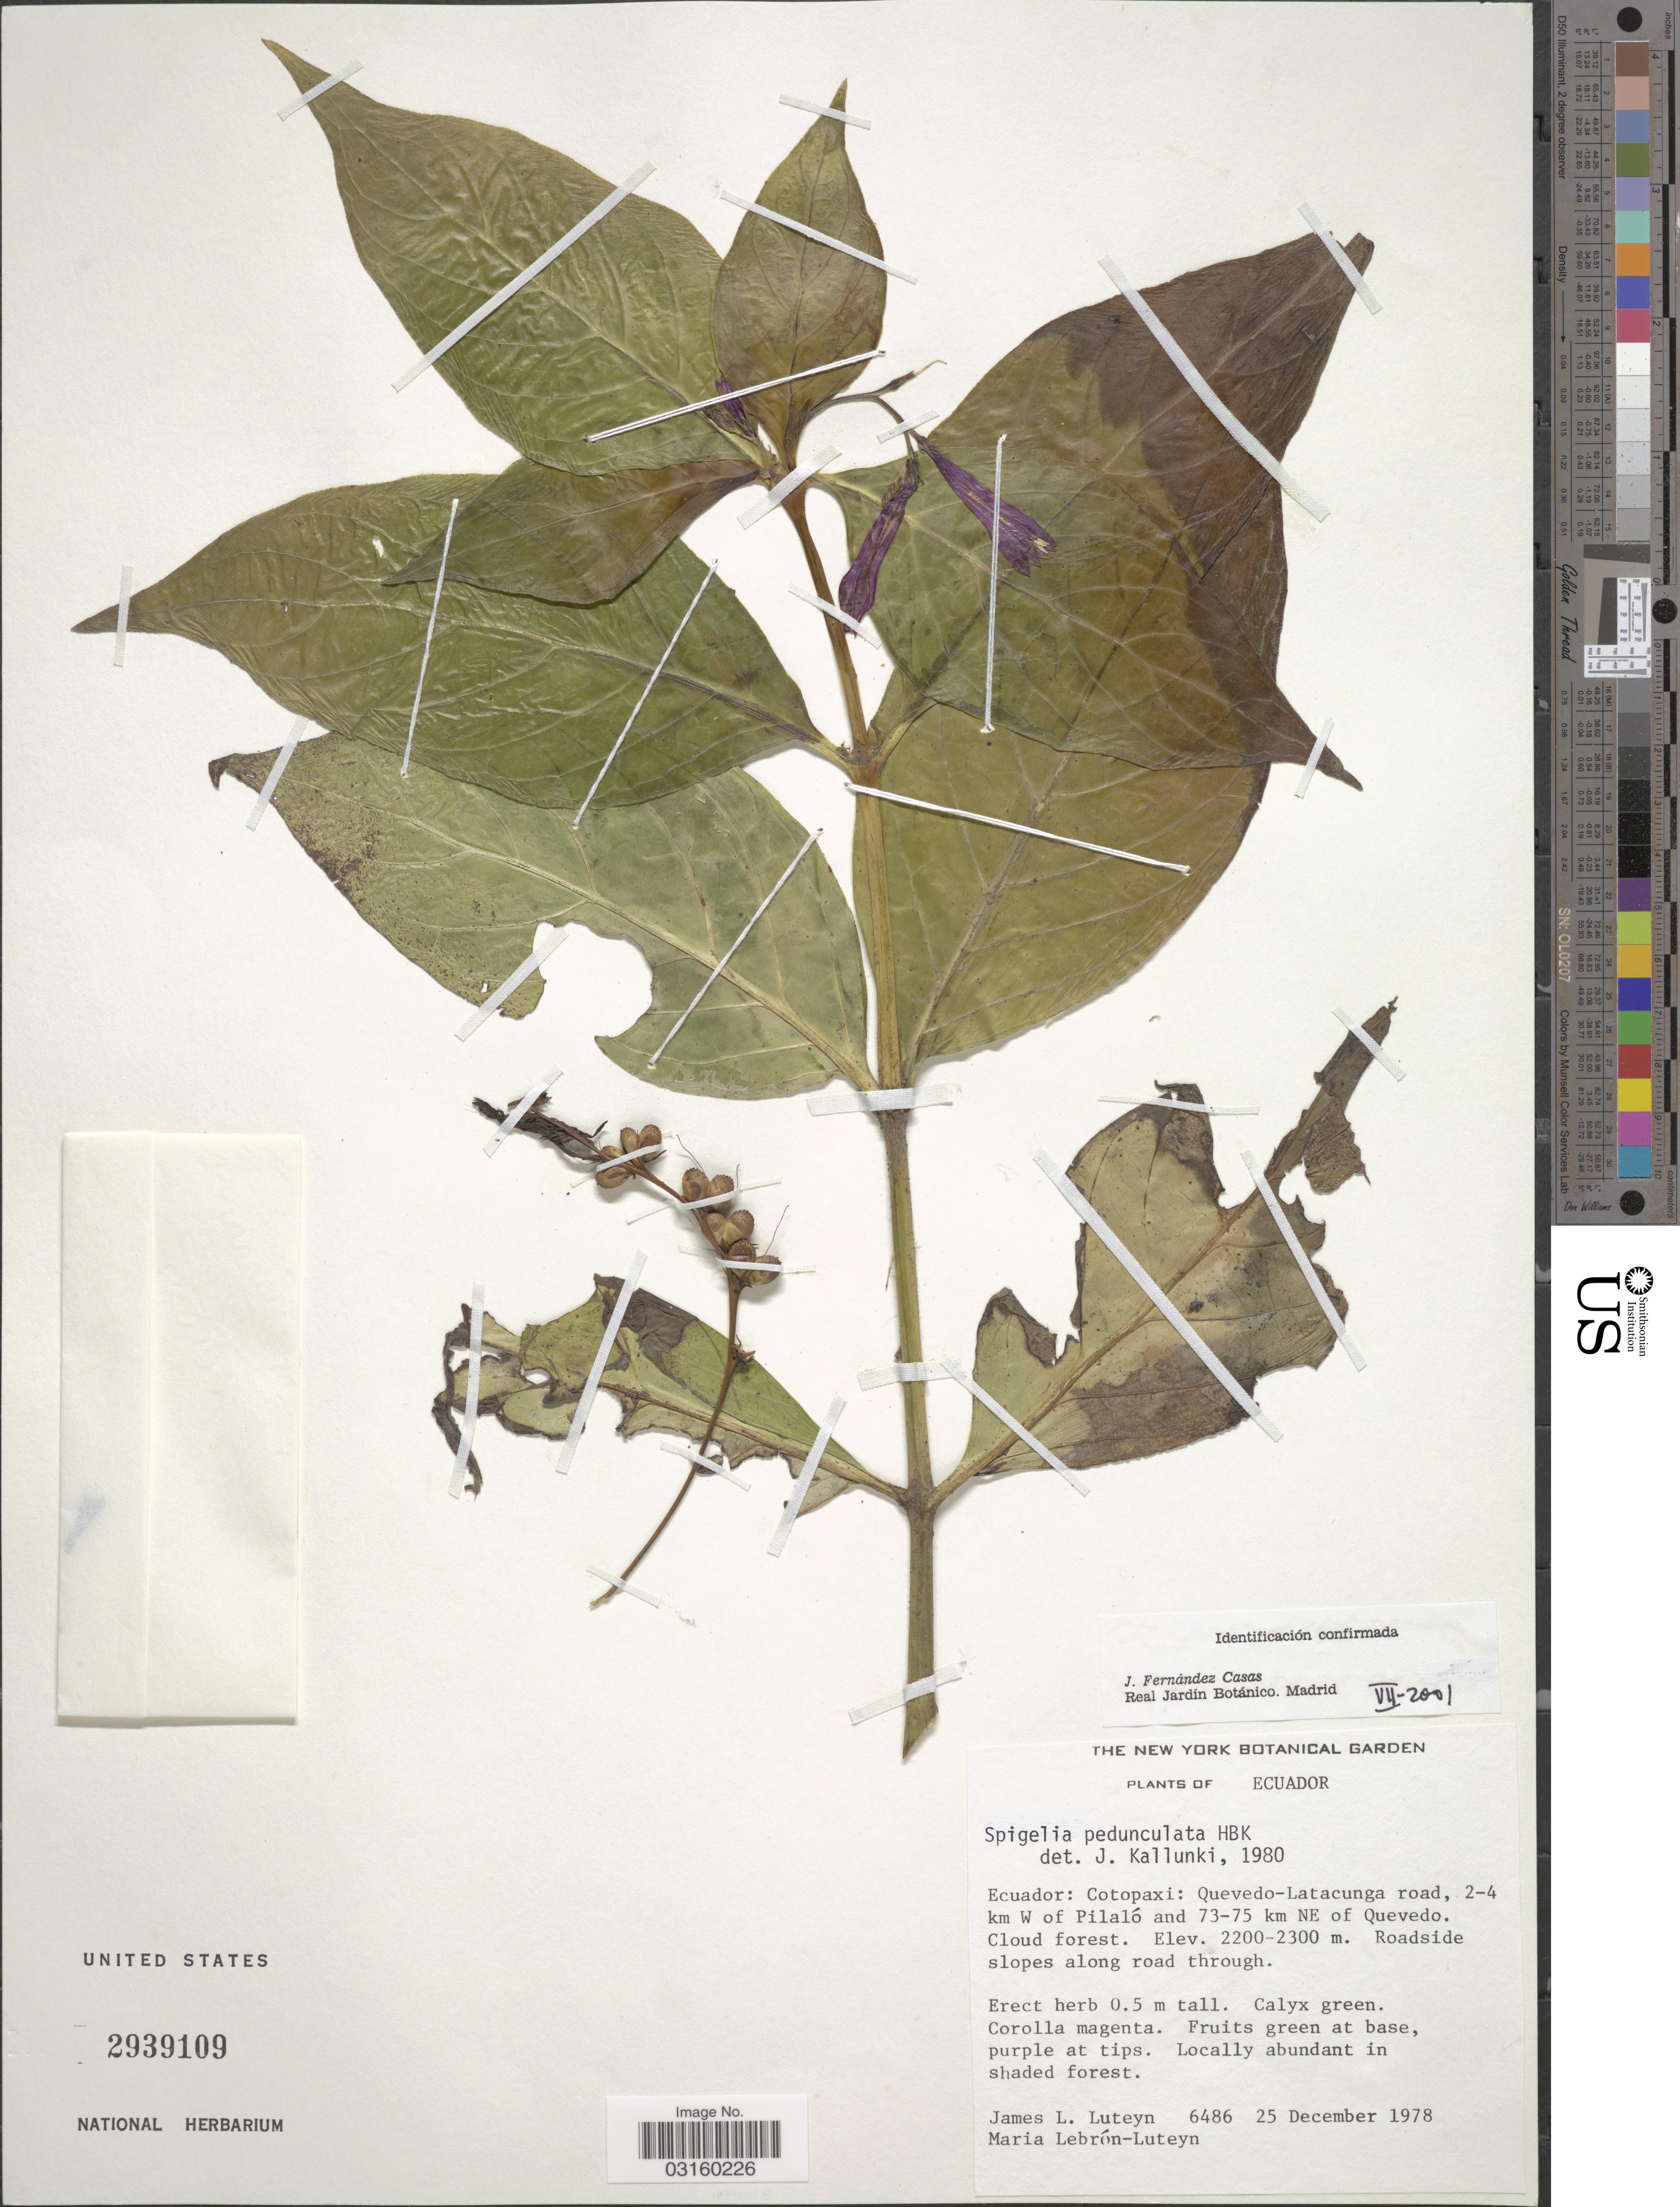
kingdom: Plantae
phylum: Tracheophyta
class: Magnoliopsida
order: Gentianales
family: Loganiaceae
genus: Spigelia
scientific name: Spigelia pedunculata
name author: Kunth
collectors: J. Luteyn & M. L. Lebrón-Luteyn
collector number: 6486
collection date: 1978-12-25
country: Ecuador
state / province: Cotopaxi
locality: Cotopaxi: Quevedo-Latacunga road, 2-4 km W of Pilaló and 73-75 km NE of Quevedo, Cloud forest.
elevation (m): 2200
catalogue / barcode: US 2939109